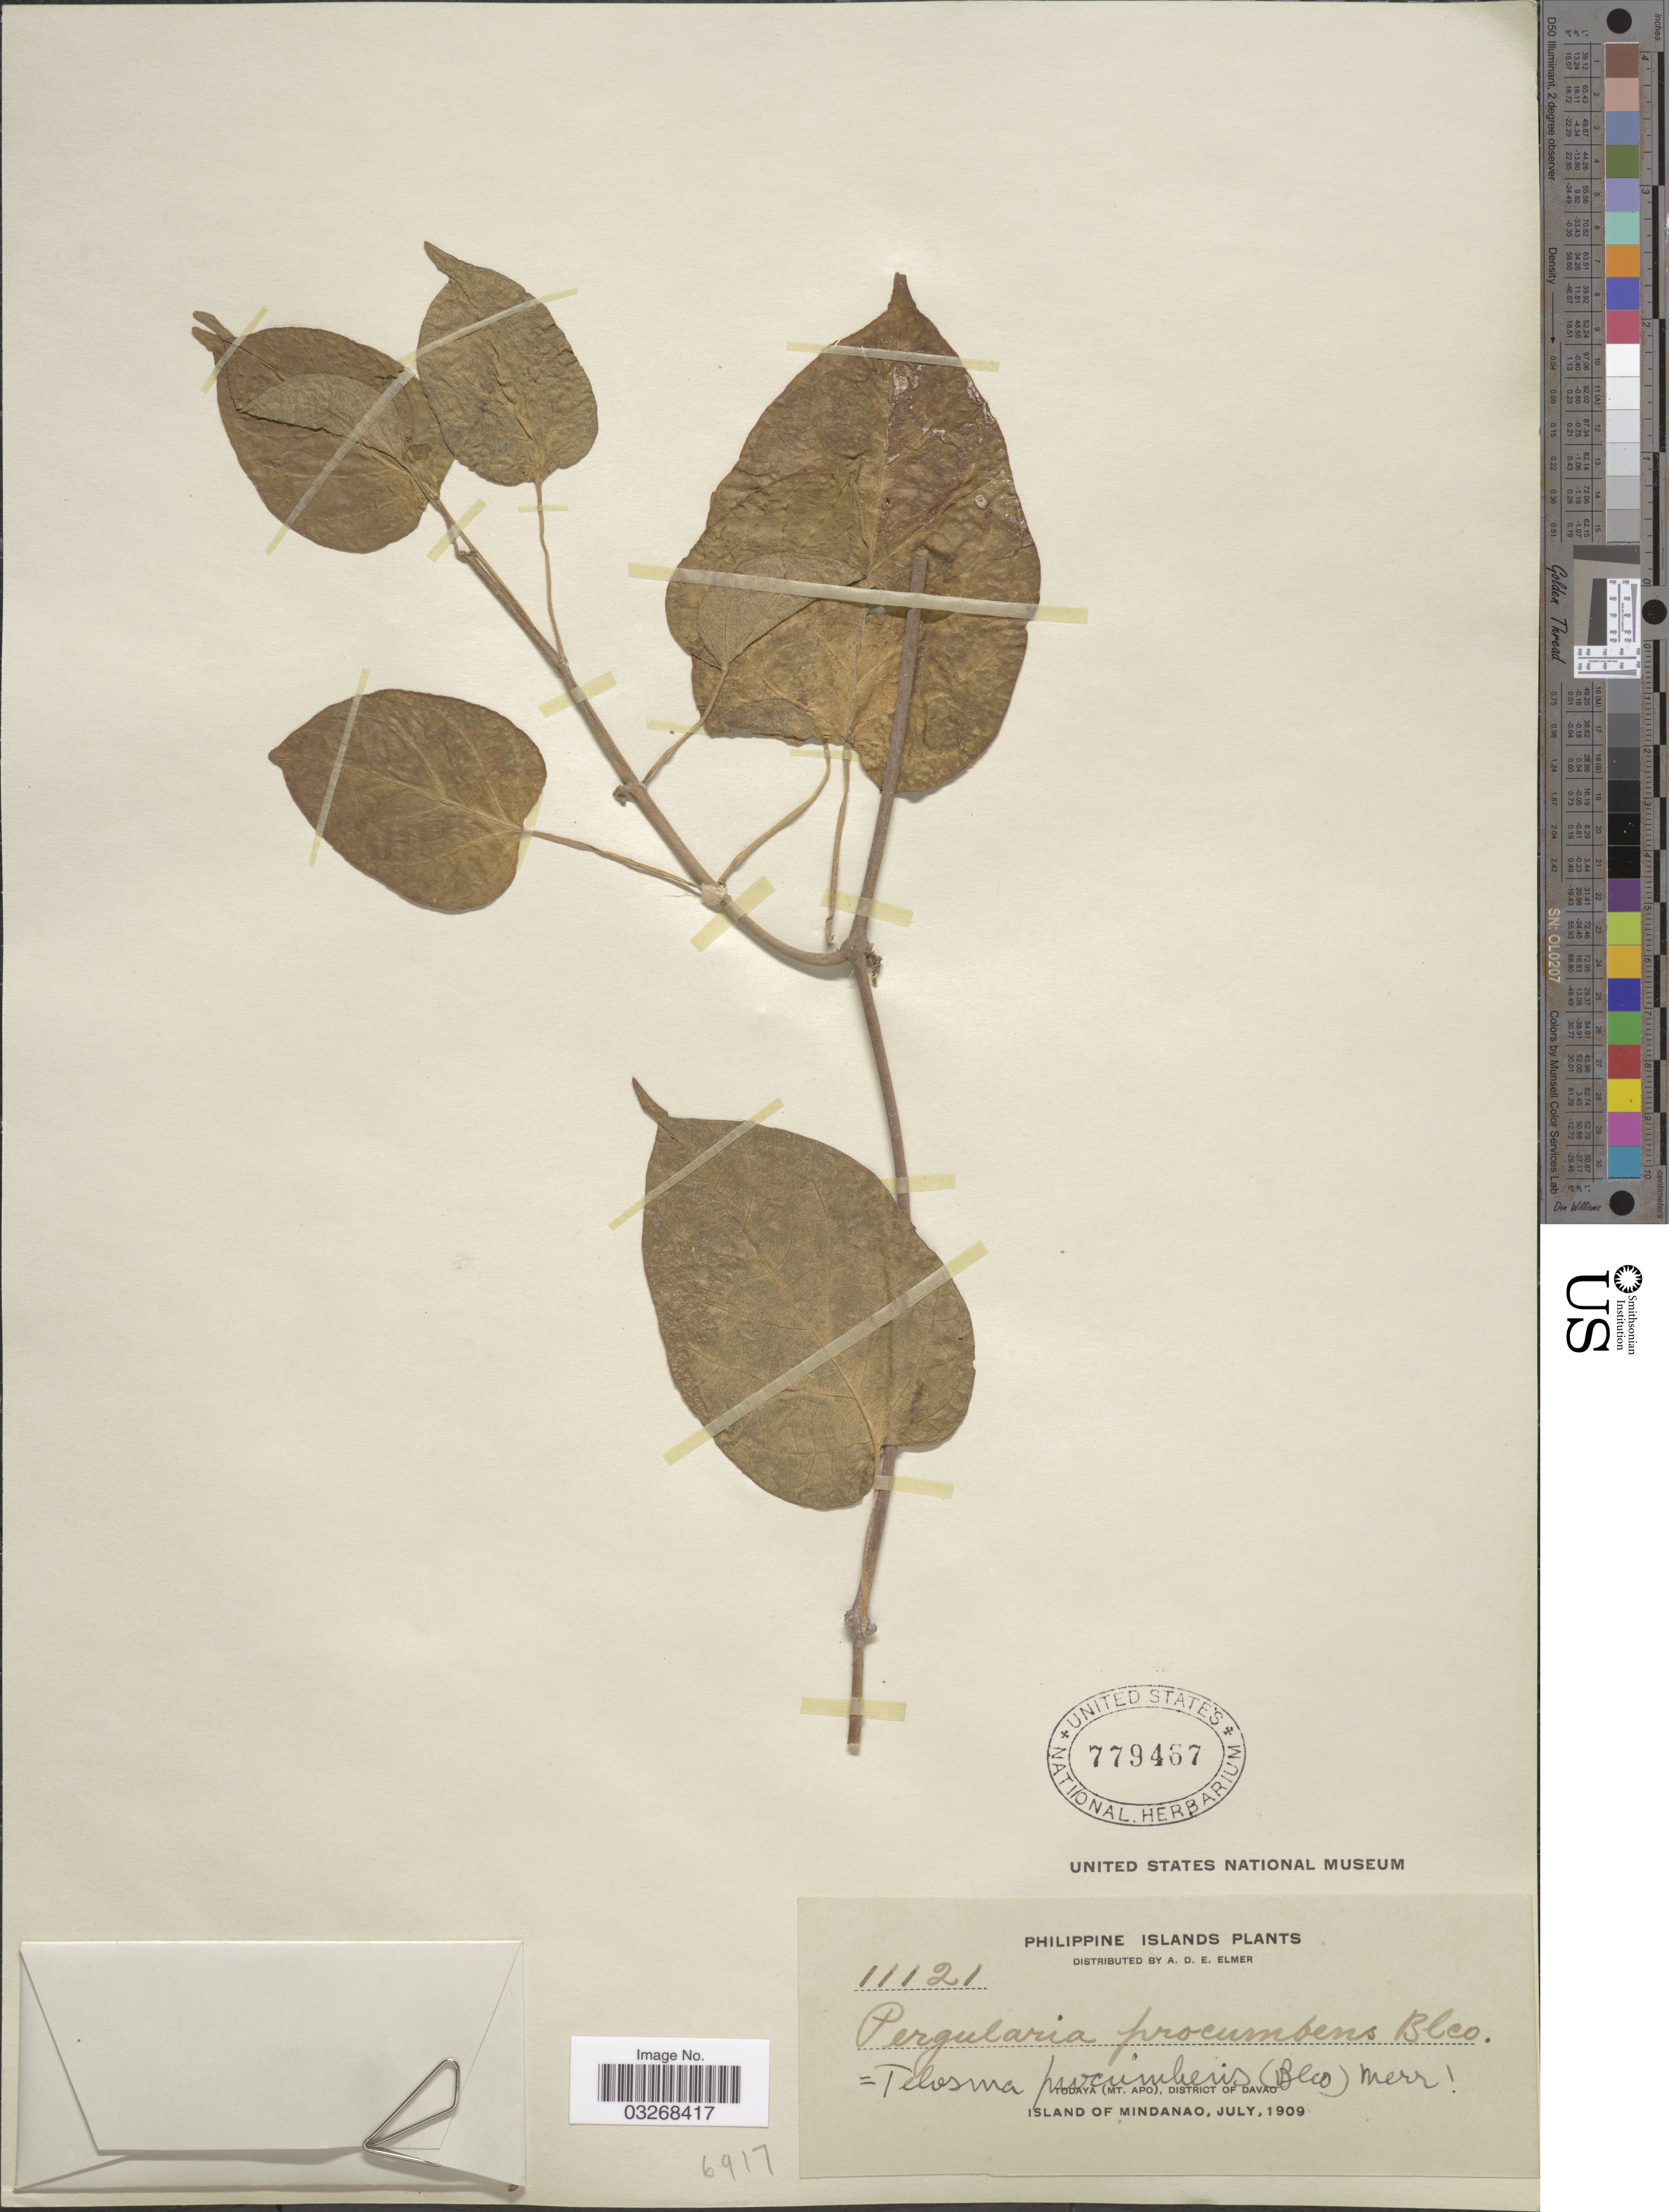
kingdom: Plantae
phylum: Tracheophyta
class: Magnoliopsida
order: Gentianales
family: Apocynaceae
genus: Telosma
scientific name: Telosma procumbens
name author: (Blanco) Merr.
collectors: A. D. E. Elmer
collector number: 11121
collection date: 1909-07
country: Philippines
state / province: Davao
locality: Todaya (Mt. Apo), District of Davao. Island of Mindanao.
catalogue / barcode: US 779467